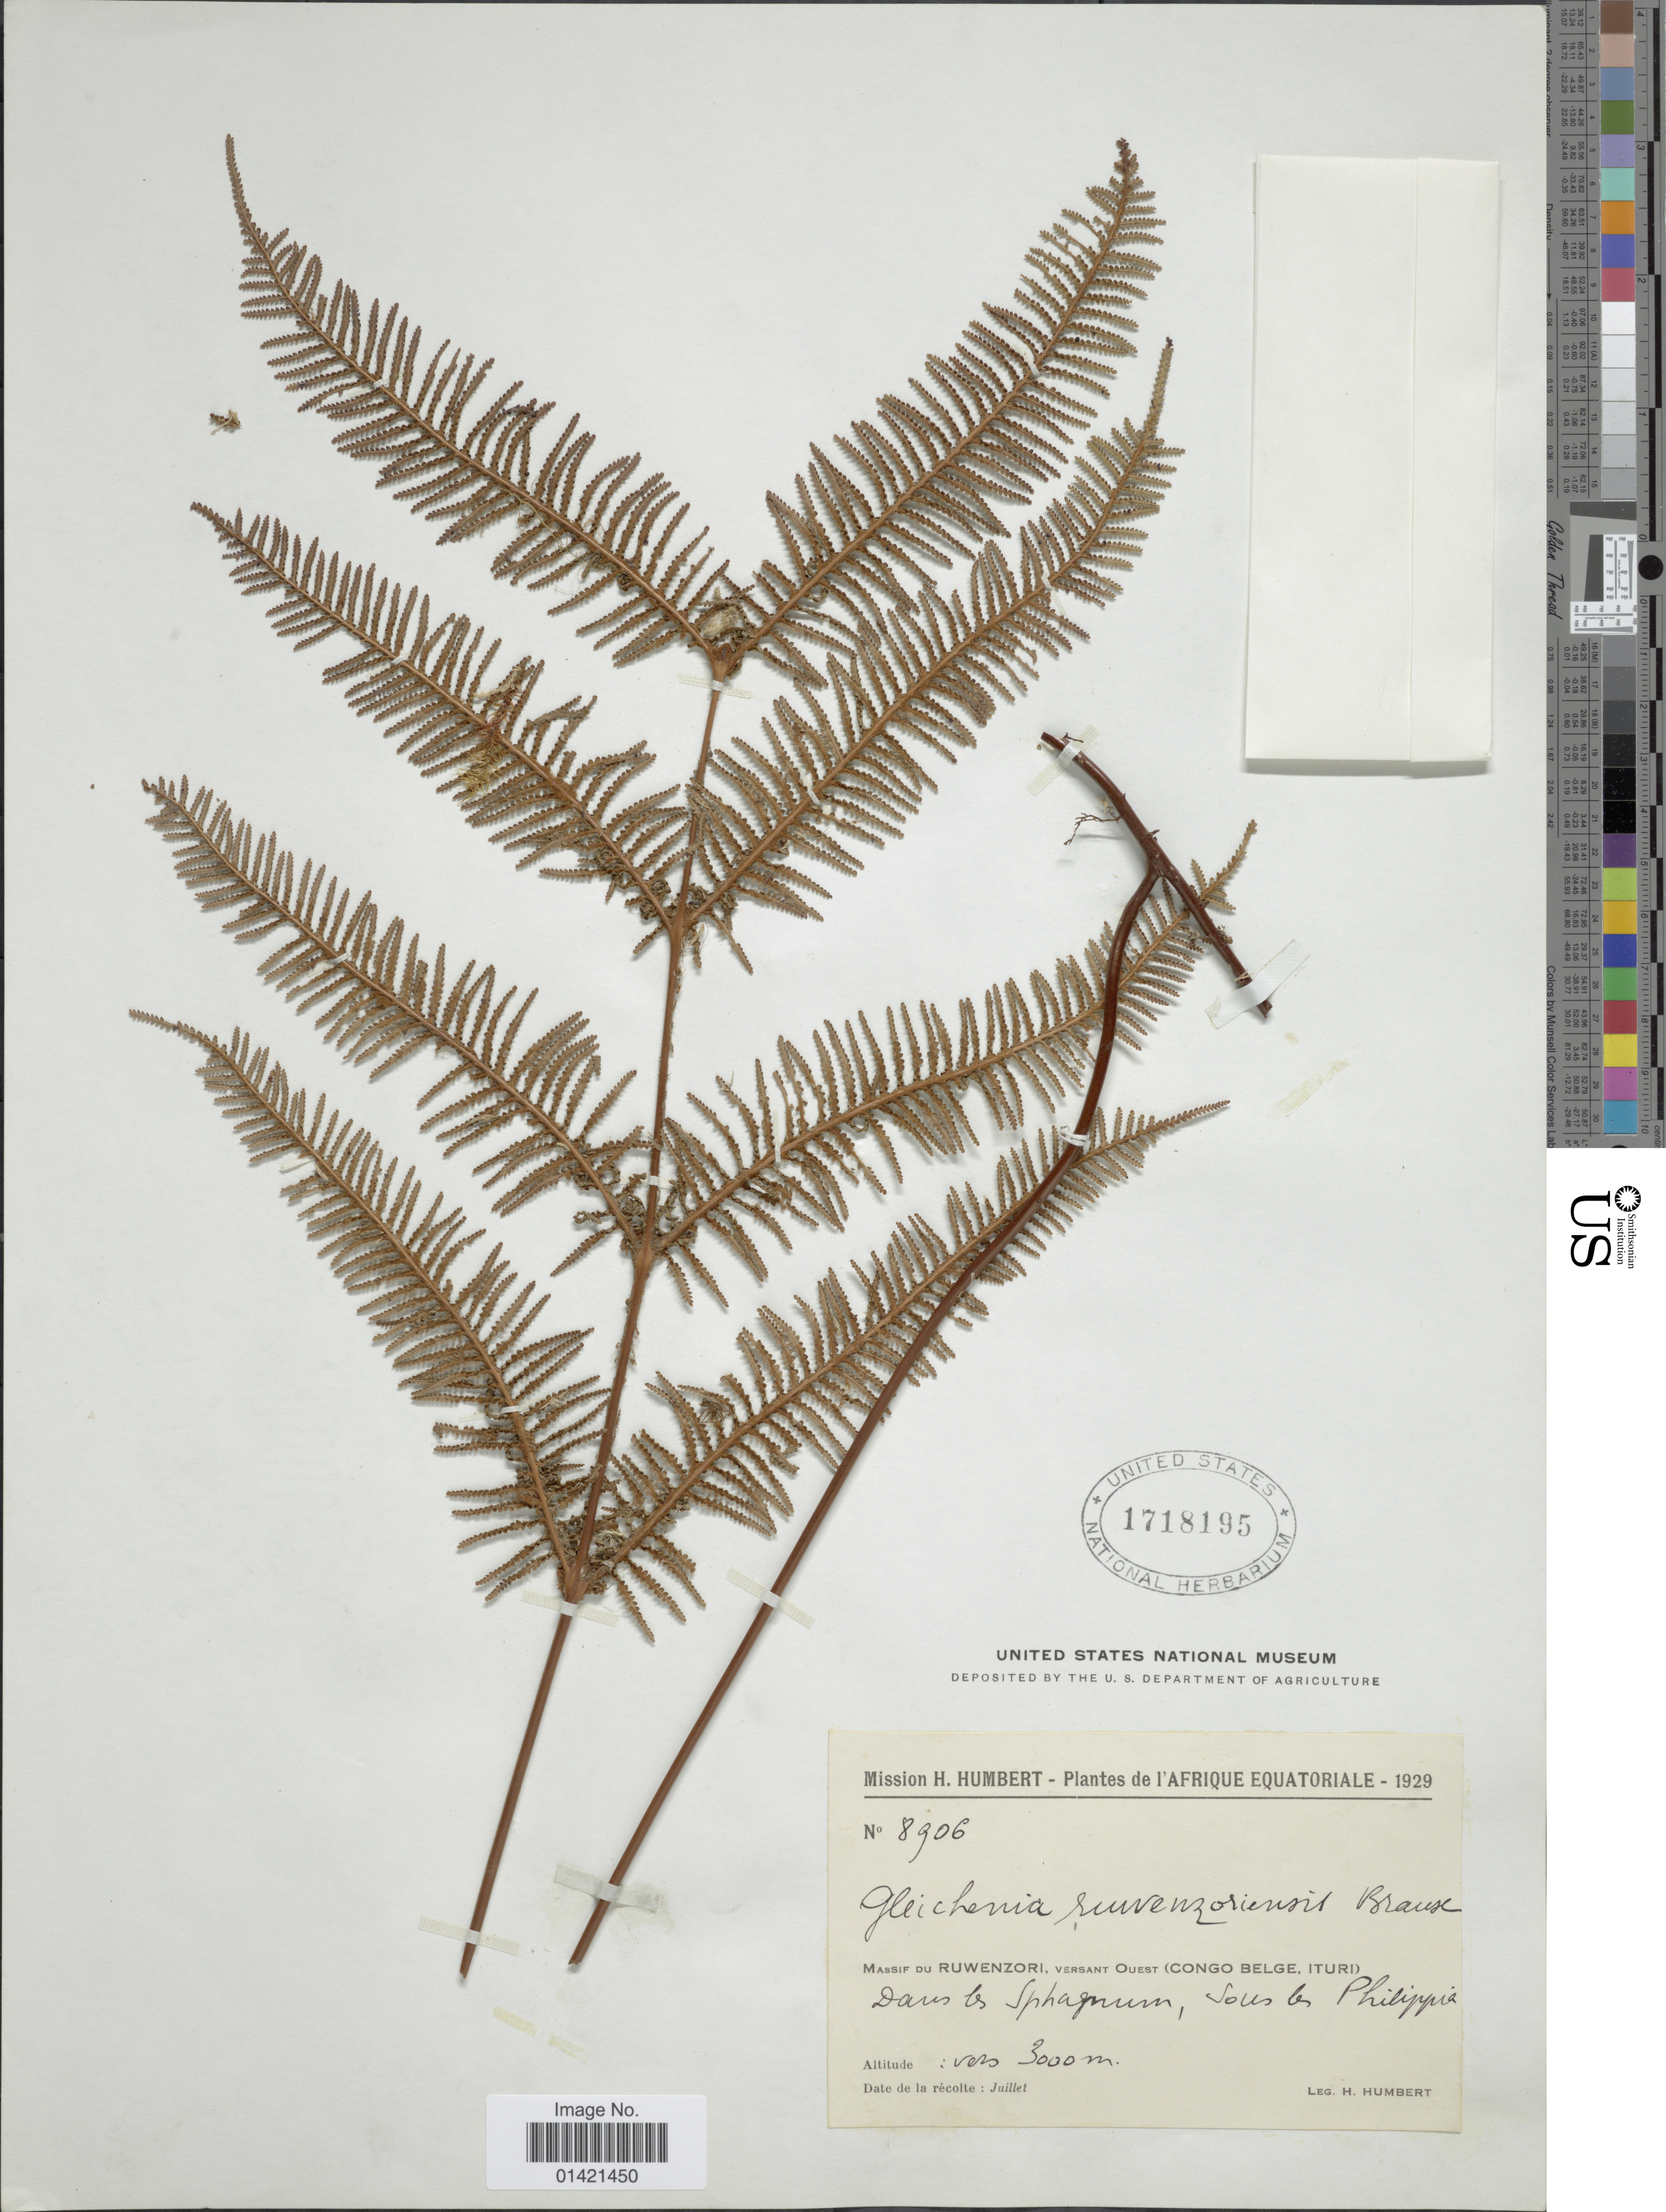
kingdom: Plantae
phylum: Tracheophyta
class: Polypodiopsida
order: Gleicheniales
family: Gleicheniaceae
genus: Gleichenia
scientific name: Gleichenia elongata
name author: Baker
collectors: H. Humbert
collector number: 8906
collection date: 1929-07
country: Congo, Democratic Republic of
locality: I' Afrique Equatoriale. Massif du Ruwenzori, versant Ouest (Congo Belge, Ituri). Dans les Sphagnum, Sous les Phillipia.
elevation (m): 3000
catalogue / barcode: US 1718195